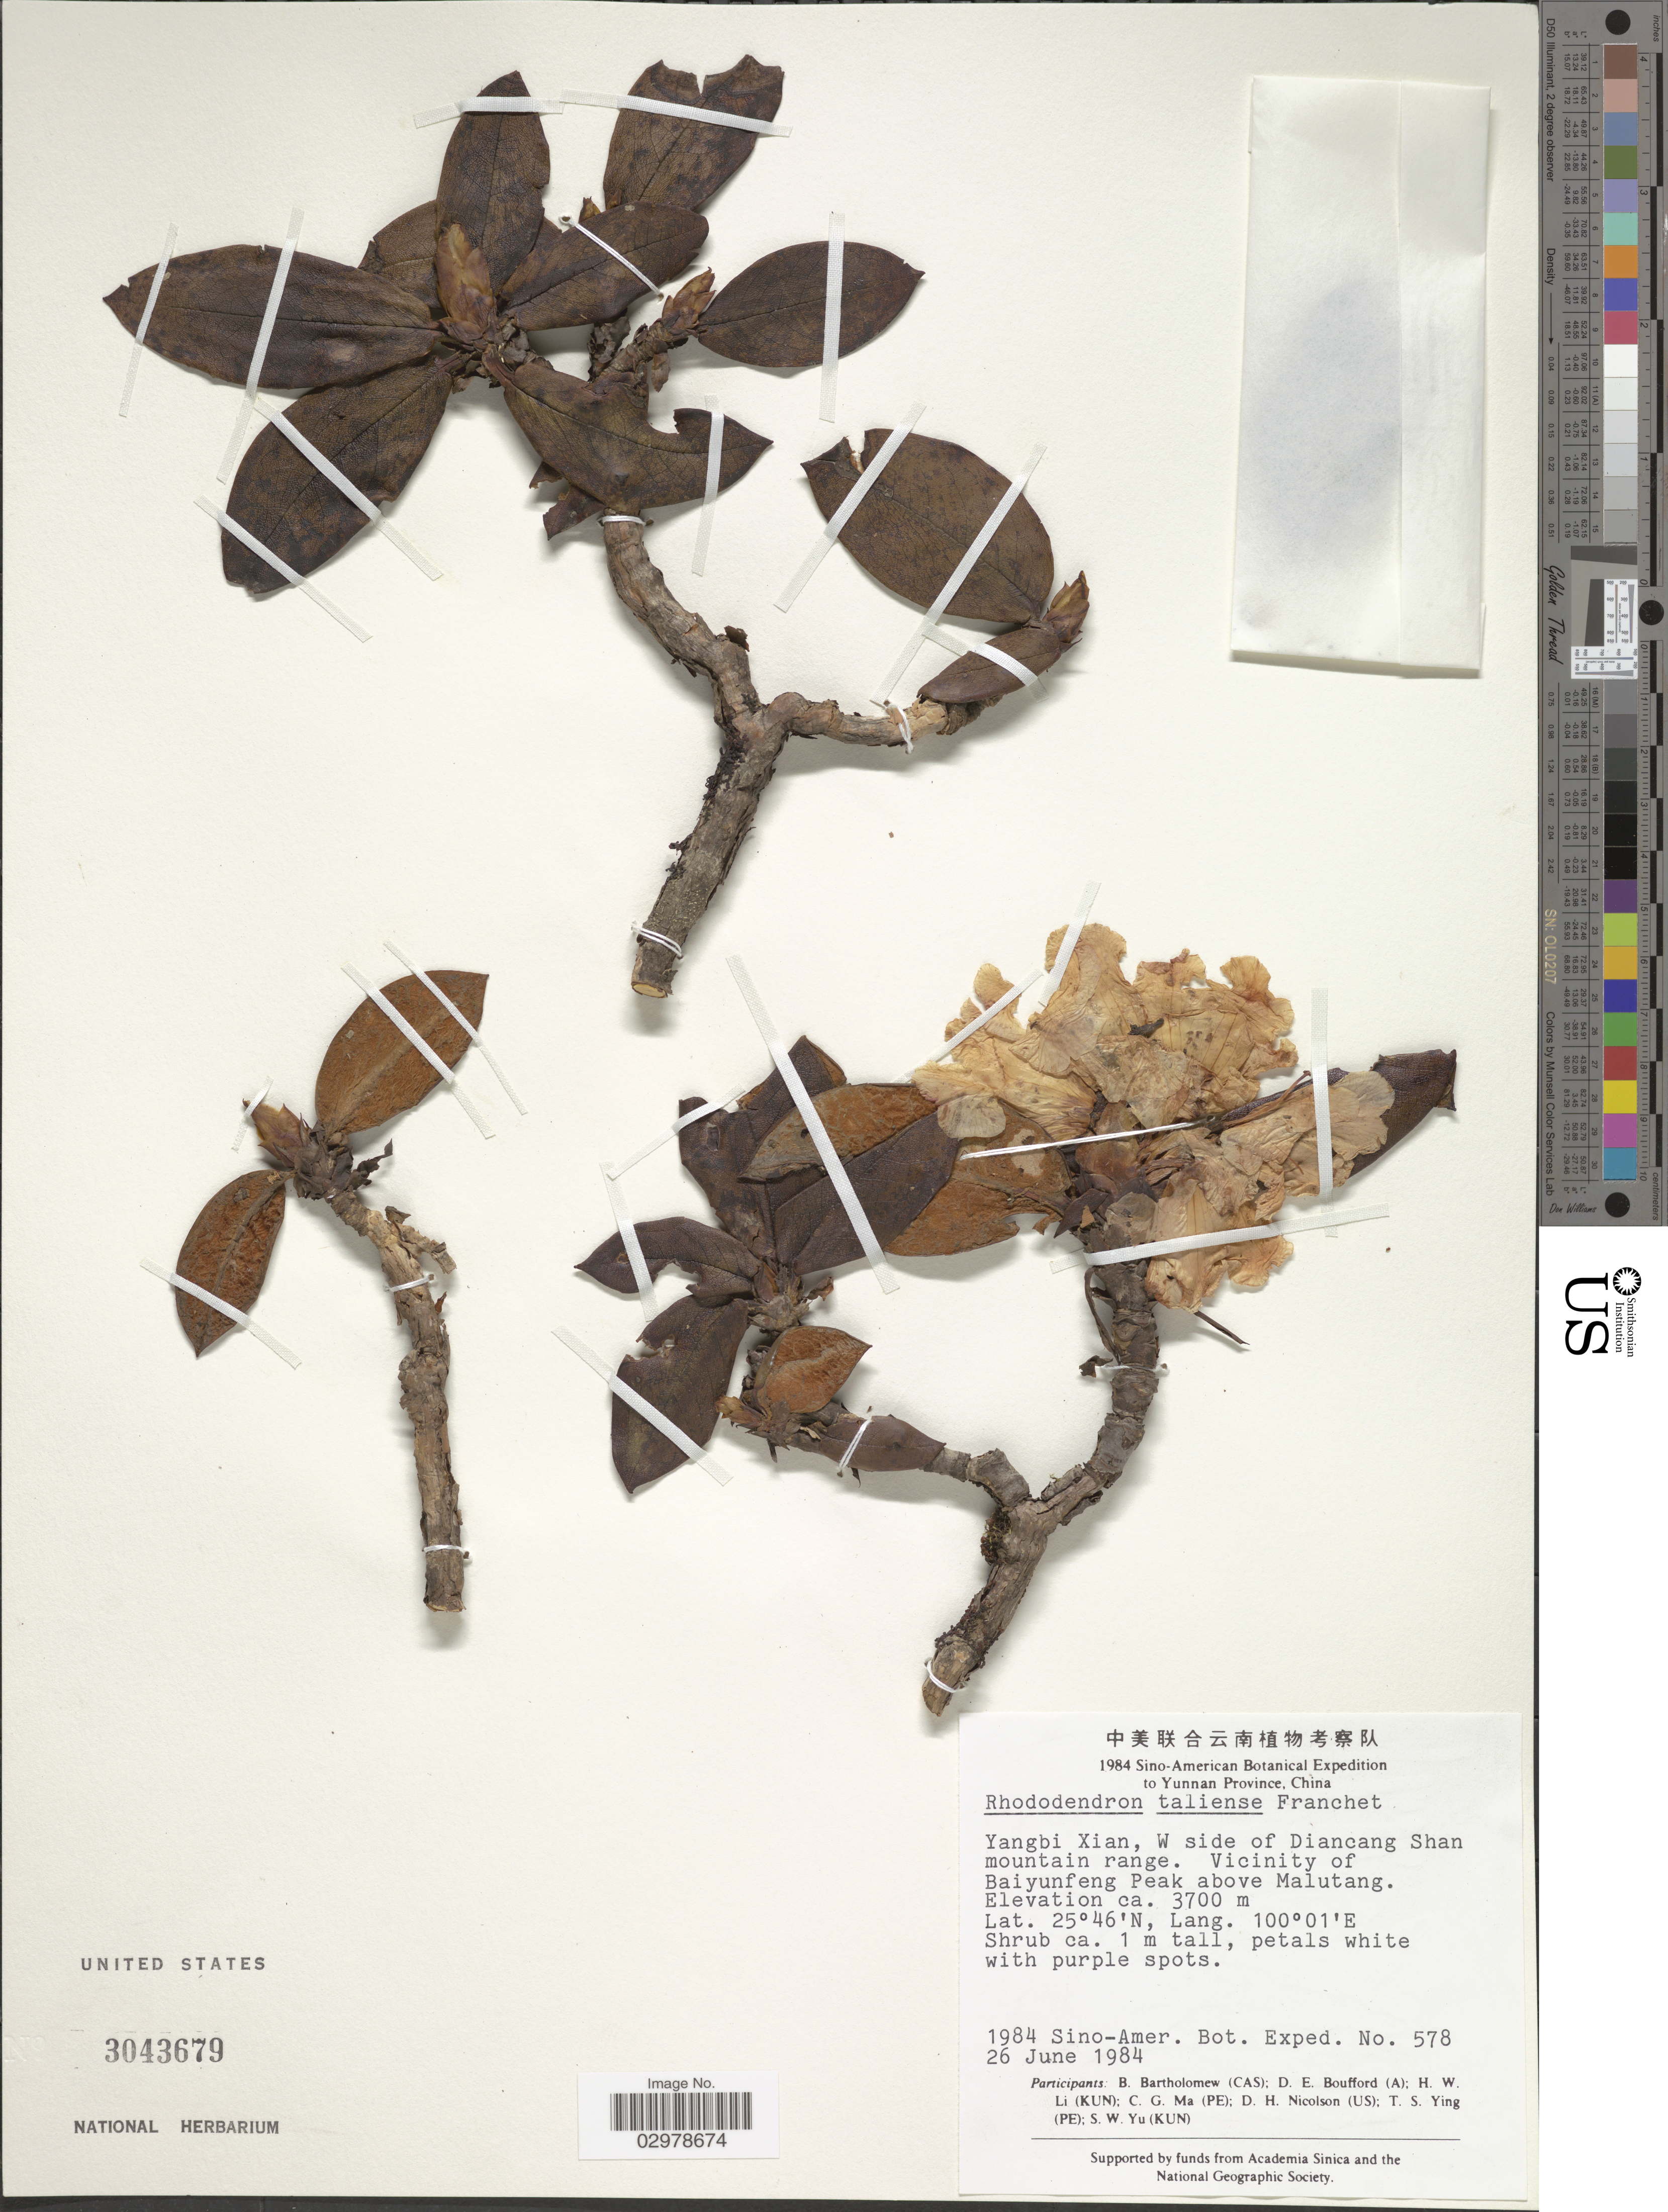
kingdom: Plantae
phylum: Tracheophyta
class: Magnoliopsida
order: Ericales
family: Ericaceae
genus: Rhododendron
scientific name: Rhododendron taliense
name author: Franch.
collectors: Sino-Amer. Bot. Exped. 1984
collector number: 578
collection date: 1984-06-26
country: China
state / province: Yunnan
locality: Yangbi Xian, W side of Diancang Shan mountain range. Vicinity of Baiyunfeng Peak above Malutang.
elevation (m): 3700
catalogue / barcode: US 3043679